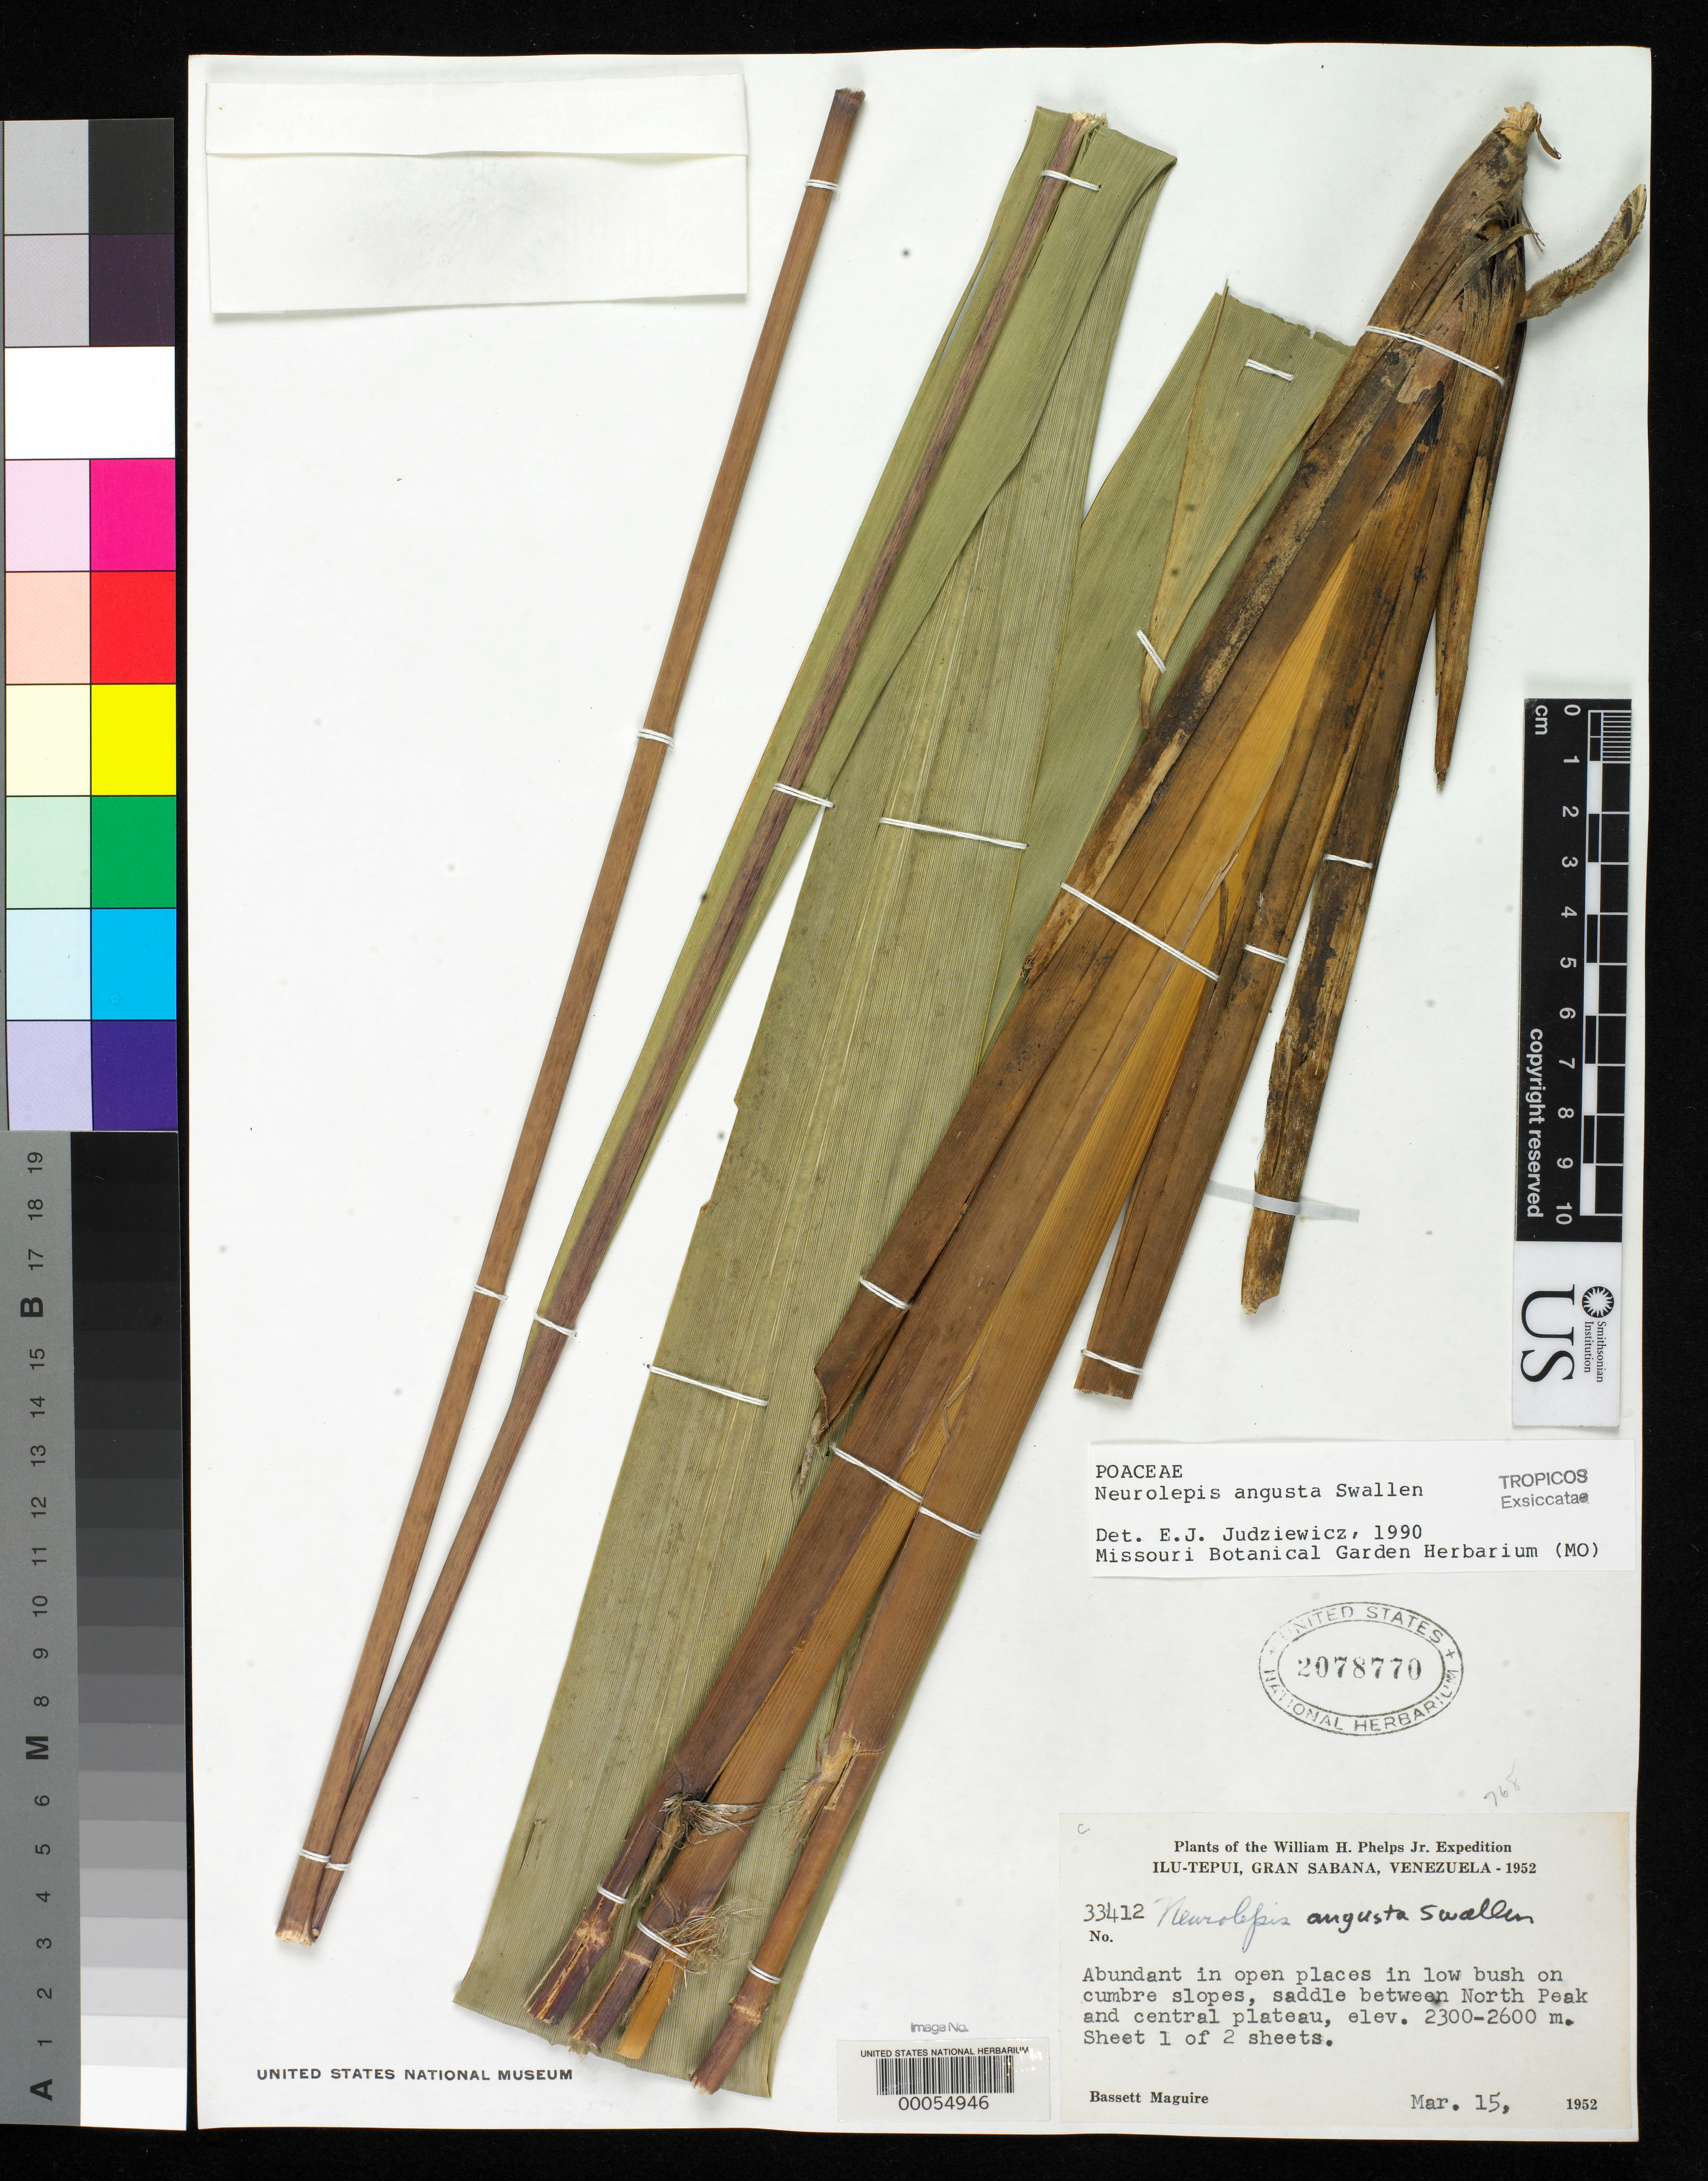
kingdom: Plantae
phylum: Tracheophyta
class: Liliopsida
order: Poales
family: Poaceae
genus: Neurolepis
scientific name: Neurolepis angusta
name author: Swallen in Maguire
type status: Holotype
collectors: B. Maguire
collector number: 33412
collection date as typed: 15 Mar 1952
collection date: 1952-03-15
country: Venezuela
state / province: Bolivar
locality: Ilu-tepui, Gran Sabana.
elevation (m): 2300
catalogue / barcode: US 2078770